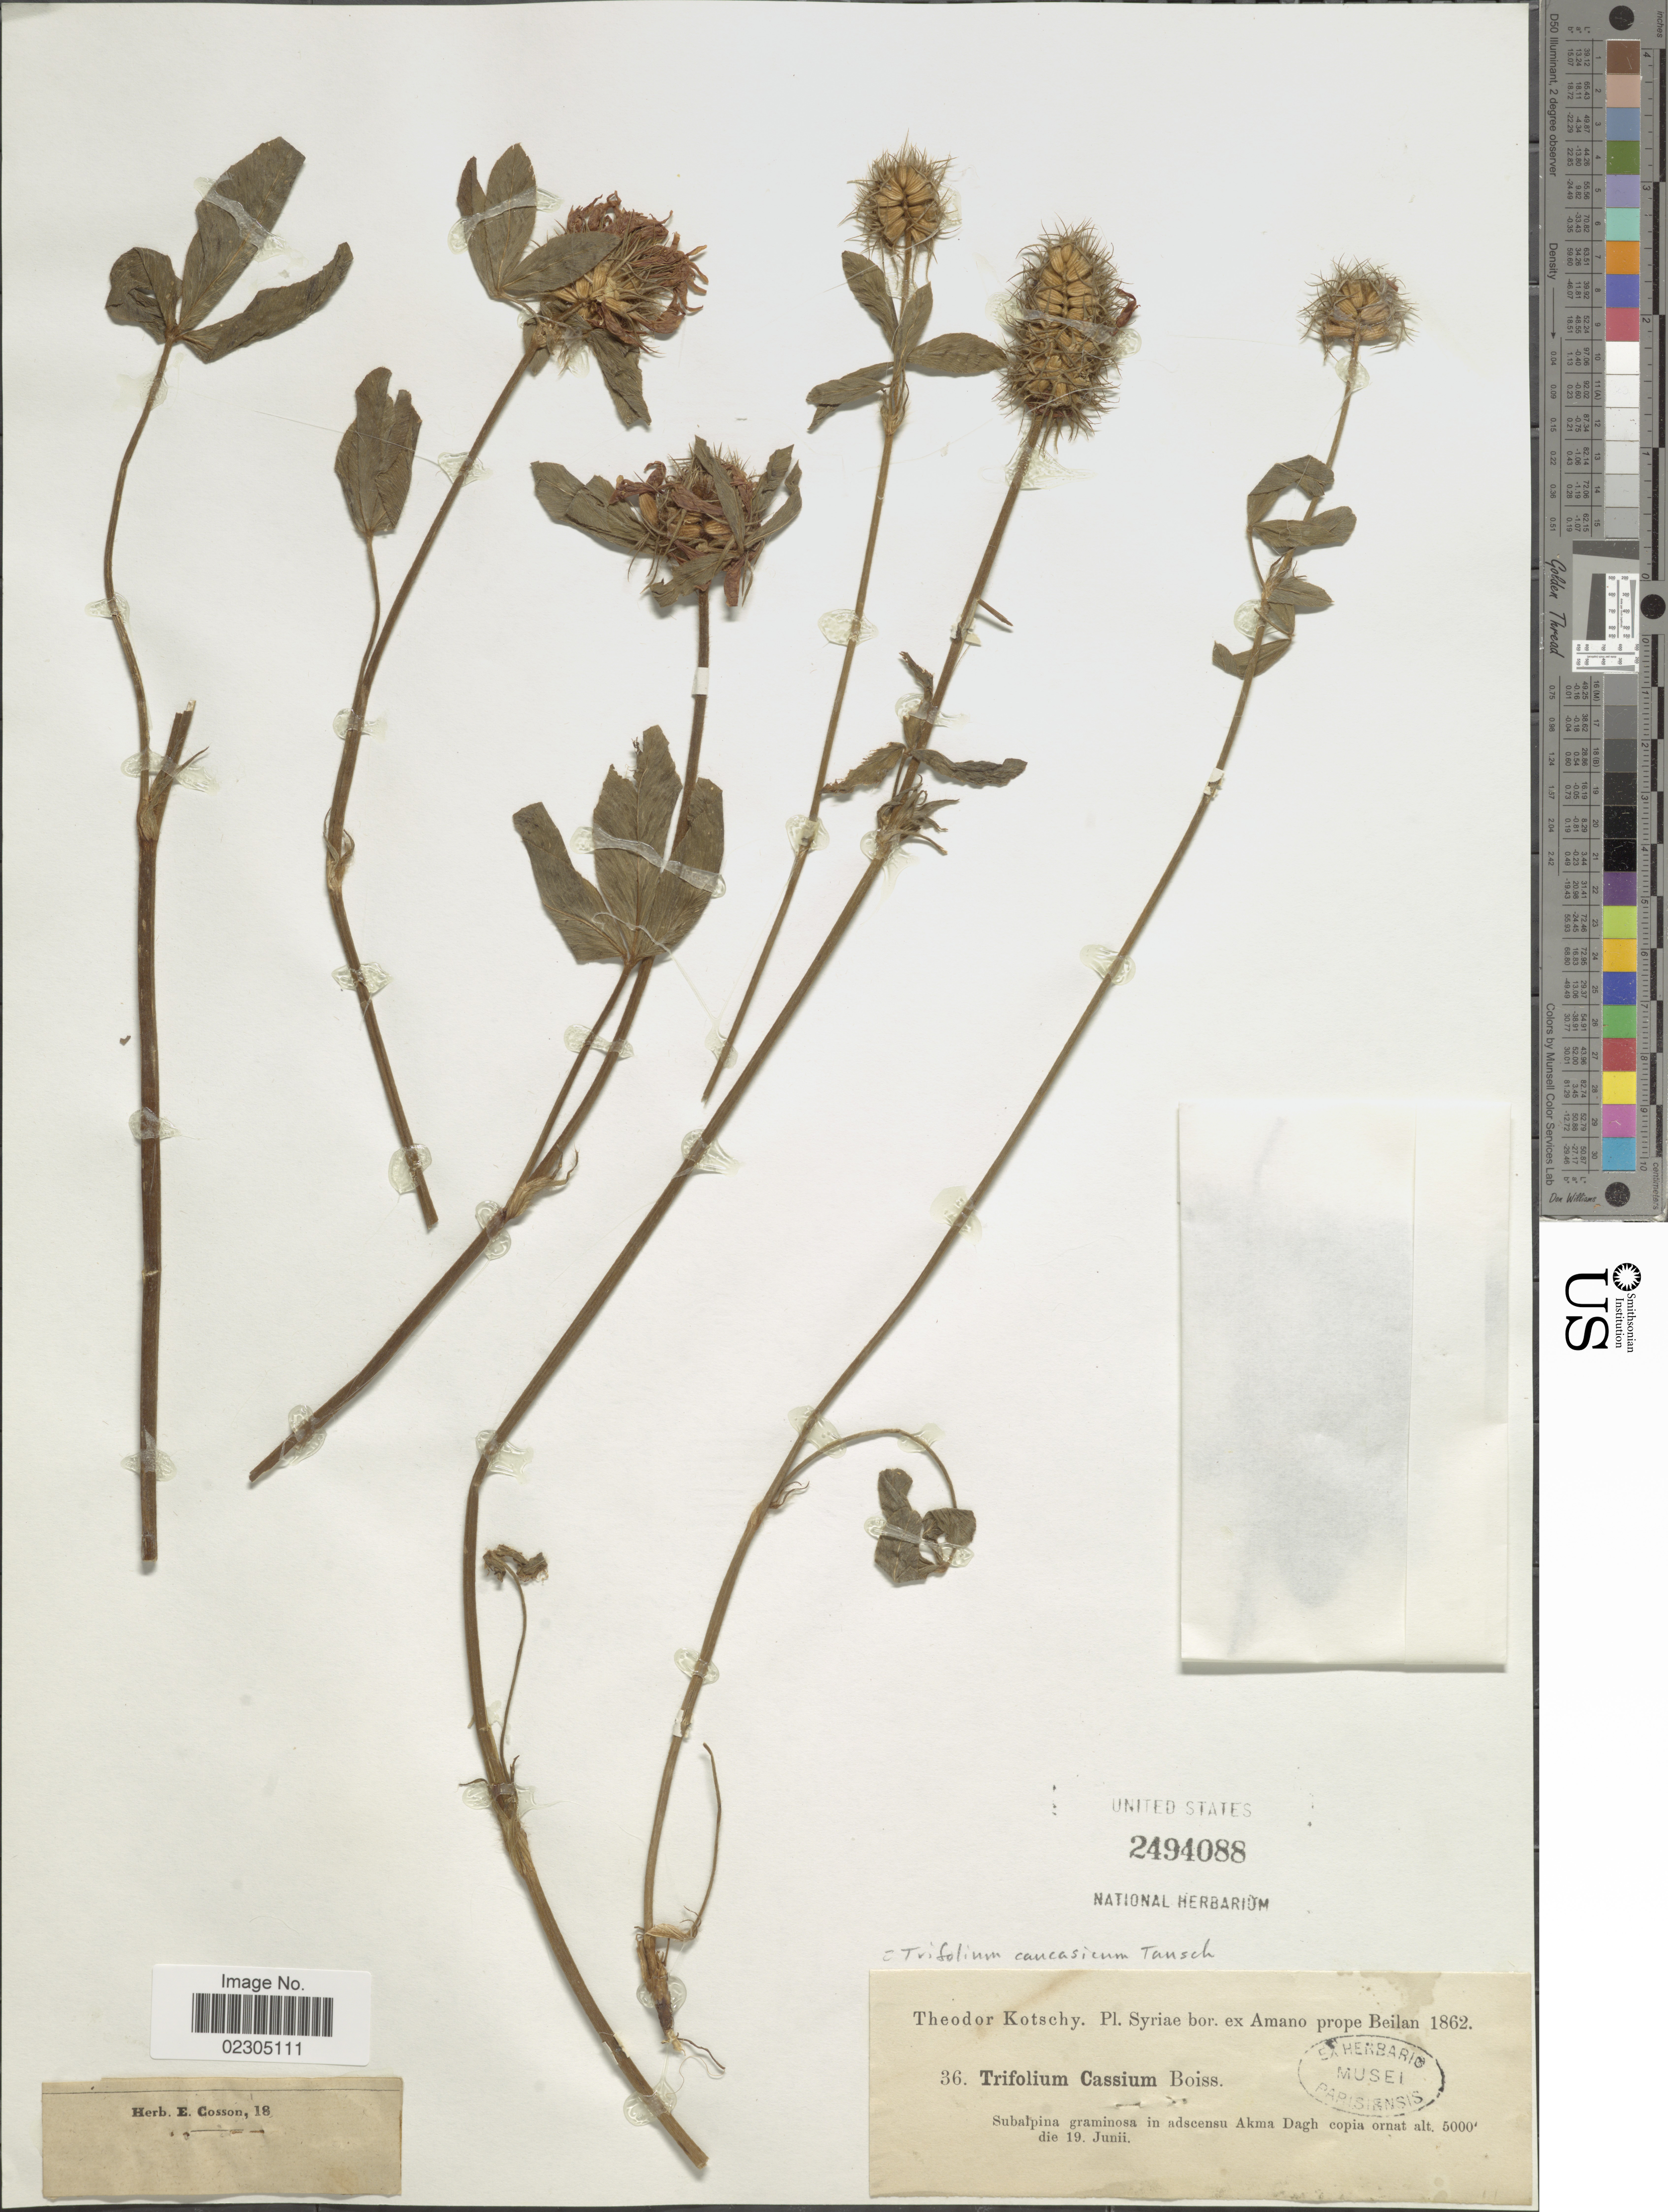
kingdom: Plantae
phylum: Tracheophyta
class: Magnoliopsida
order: Fabales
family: Fabaceae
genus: Trifolium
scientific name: Trifolium caucasicum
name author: Tausch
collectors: K. G. Kotschy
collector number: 36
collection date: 1862-06-19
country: Syria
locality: Syriae bor. ex Amano prope Beilan. Subalpina graminosa in adscensu Akma Dagh copia ornat.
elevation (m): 1524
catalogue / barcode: US 2494088